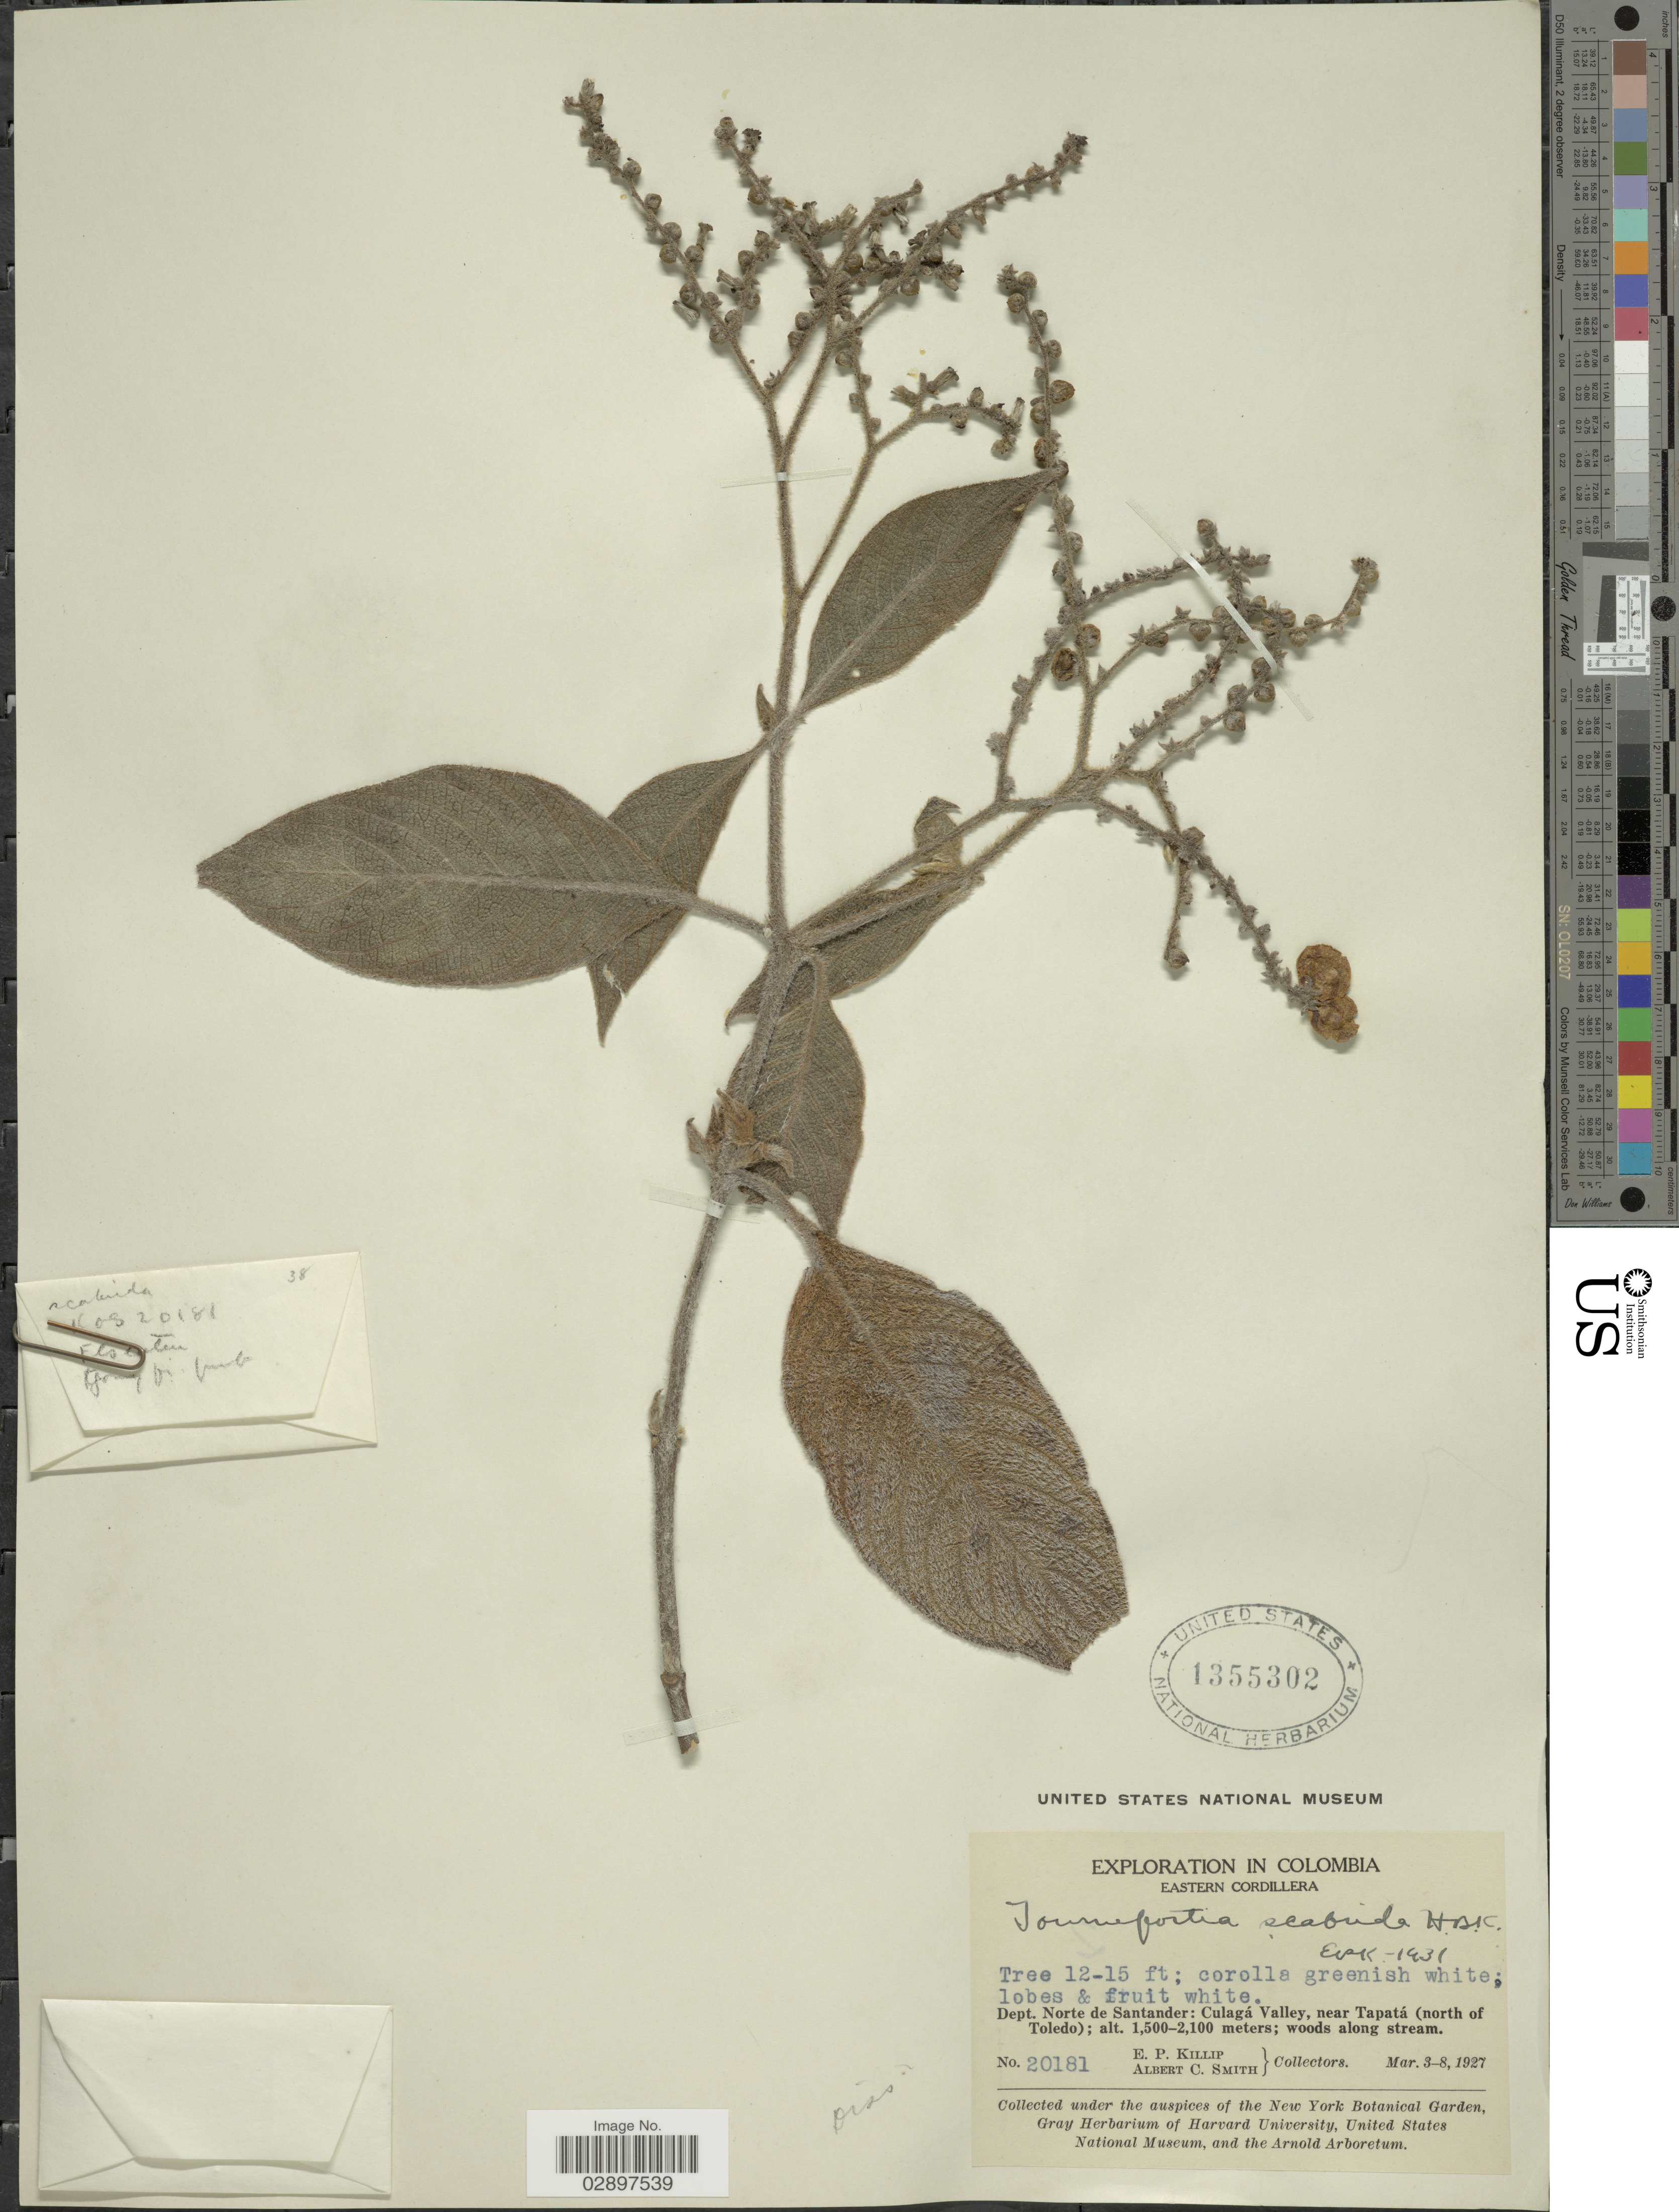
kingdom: Plantae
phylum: Tracheophyta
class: Magnoliopsida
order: Boraginales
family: Heliotropiaceae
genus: Tournefortia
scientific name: Tournefortia scabrida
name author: Kunth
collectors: E. P. Killip & A. C. Smith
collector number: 20181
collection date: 1927-03-03/1927-03-08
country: Colombia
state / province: Norte de Santander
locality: Eastern Cordillera. Dept. Norte de Santander: Culagá Valley, near Tapatá (north of Toledo).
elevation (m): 1500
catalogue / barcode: US 1355302